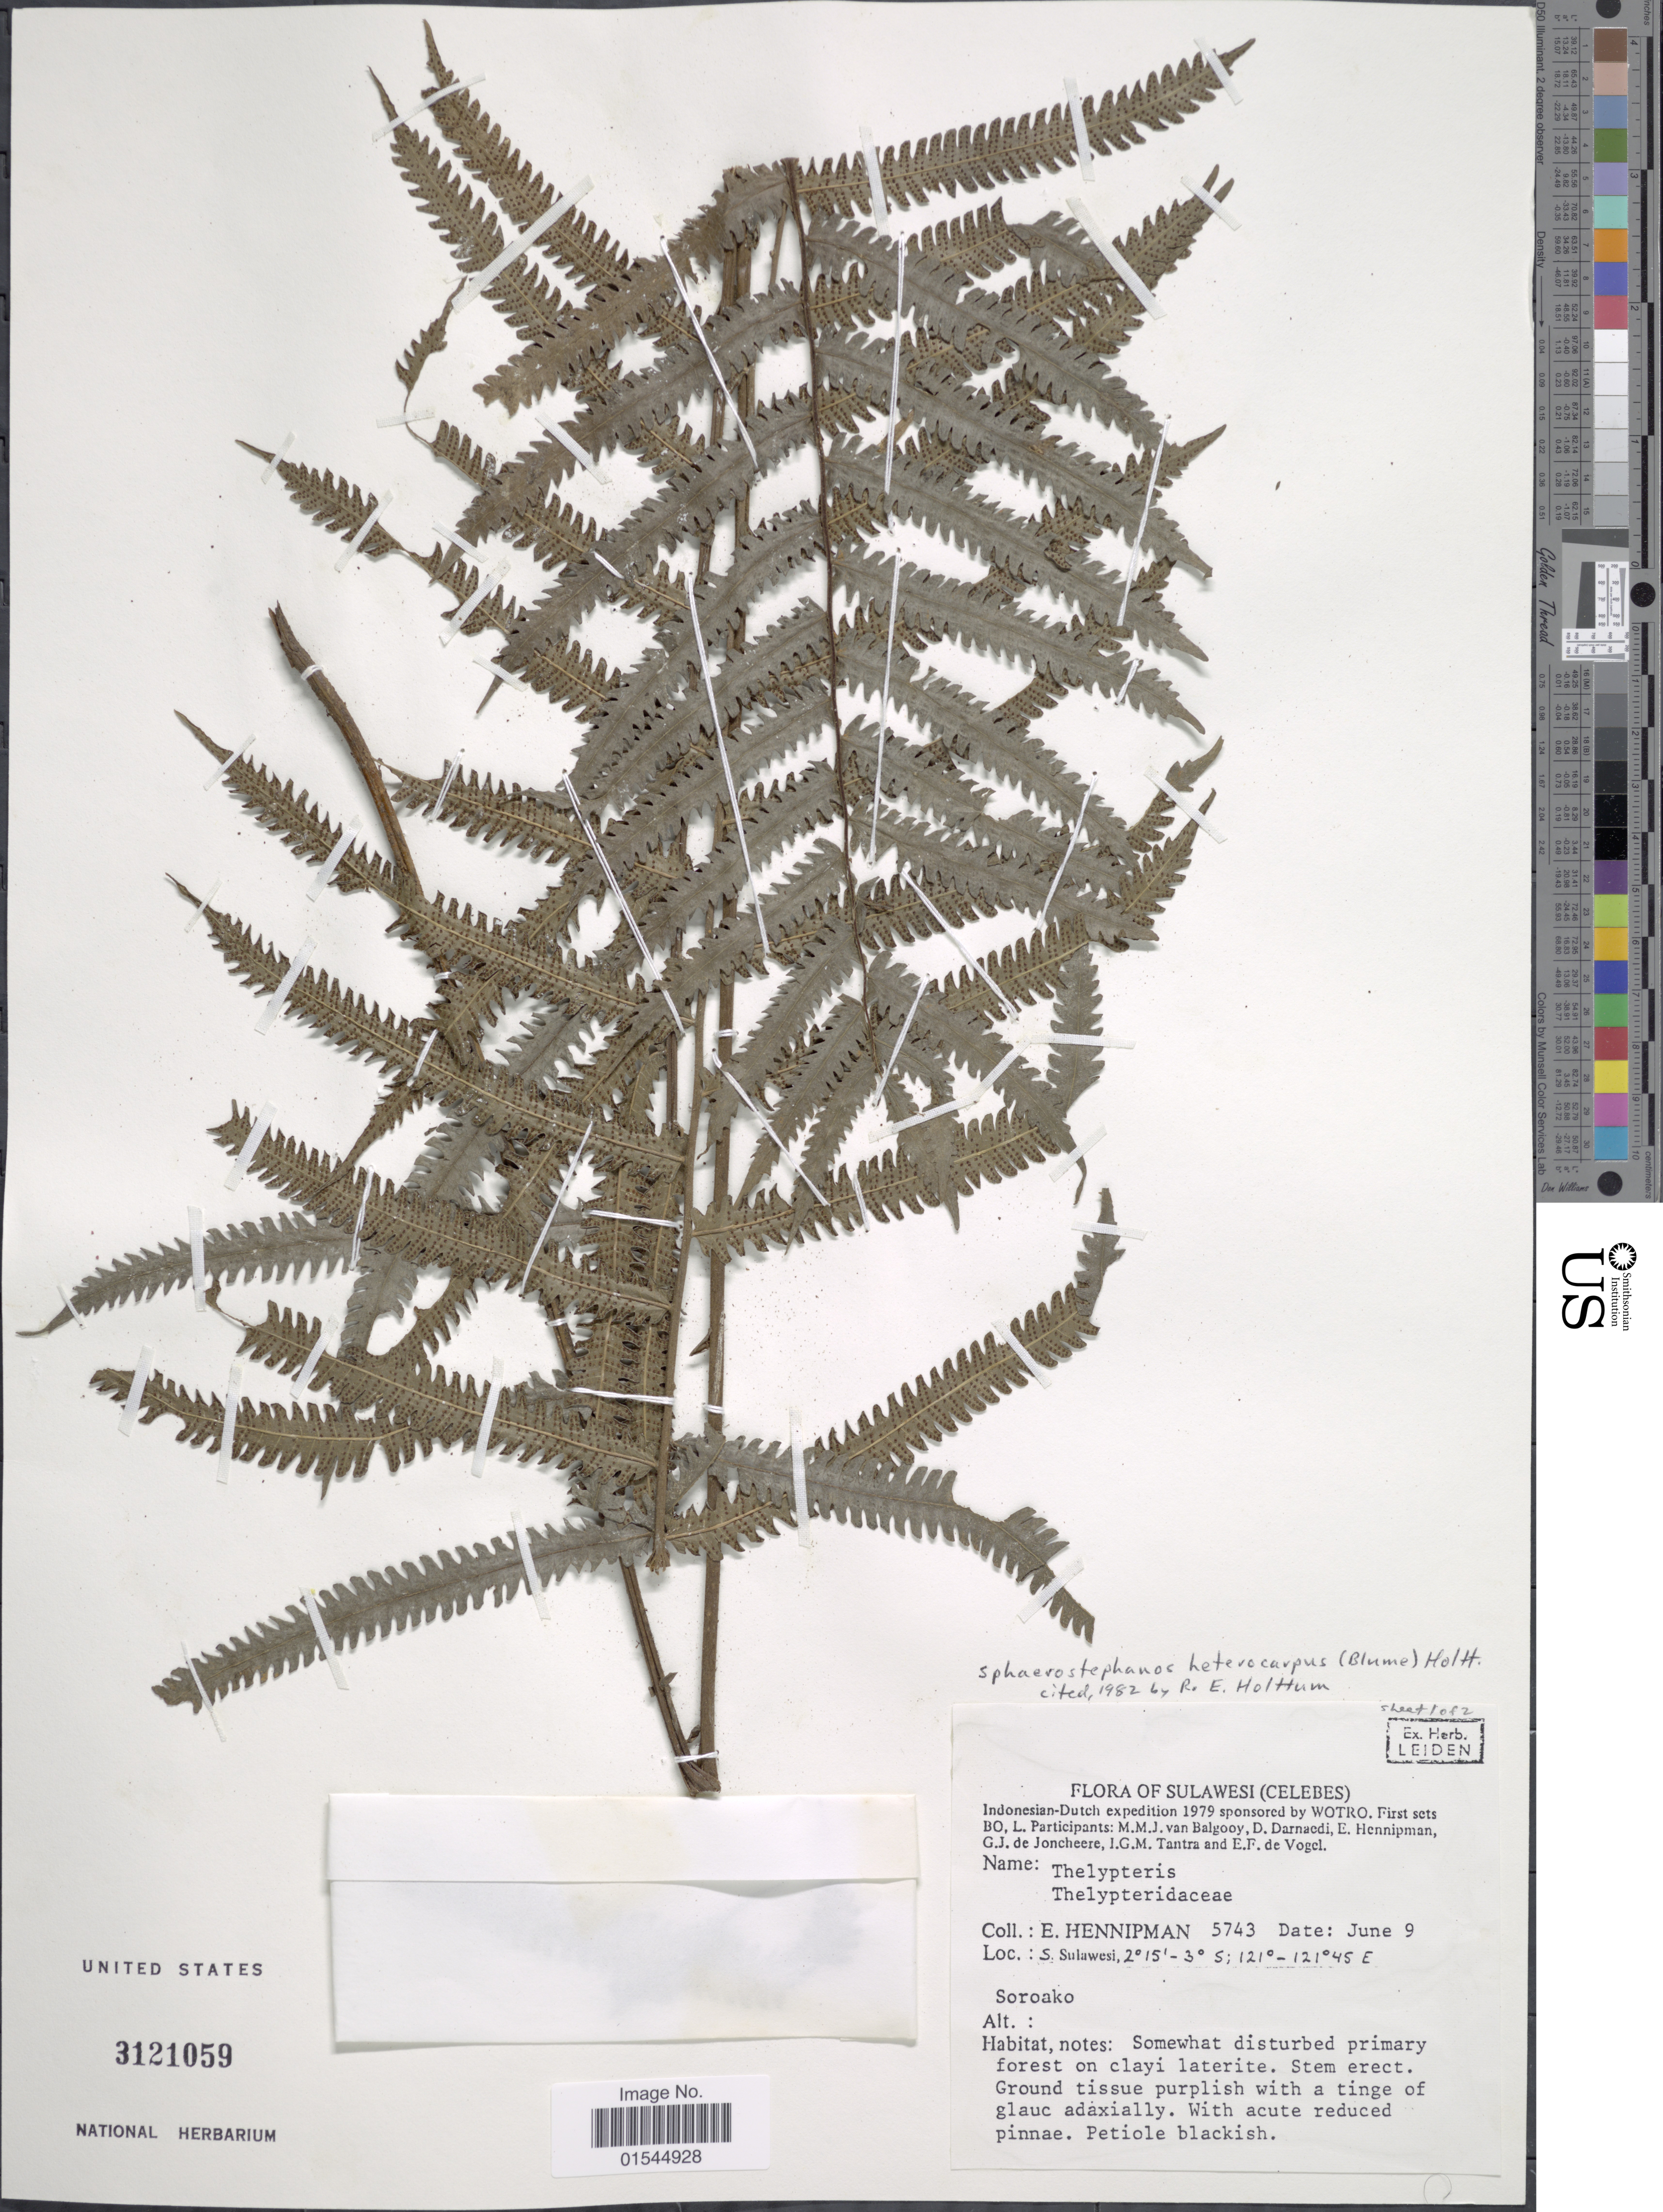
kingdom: Plantae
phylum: Tracheophyta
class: Polypodiopsida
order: Polypodiales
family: Thelypteridaceae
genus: Sphaerostephanos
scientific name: Sphaerostephanos heterocarpus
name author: (Blume) Holttum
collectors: E. Hennipman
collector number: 5743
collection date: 1979-06-09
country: Indonesia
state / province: Sulawesi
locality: Sulawesi (Celebes), S. Sulawesi, Soroako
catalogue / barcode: US 3121059